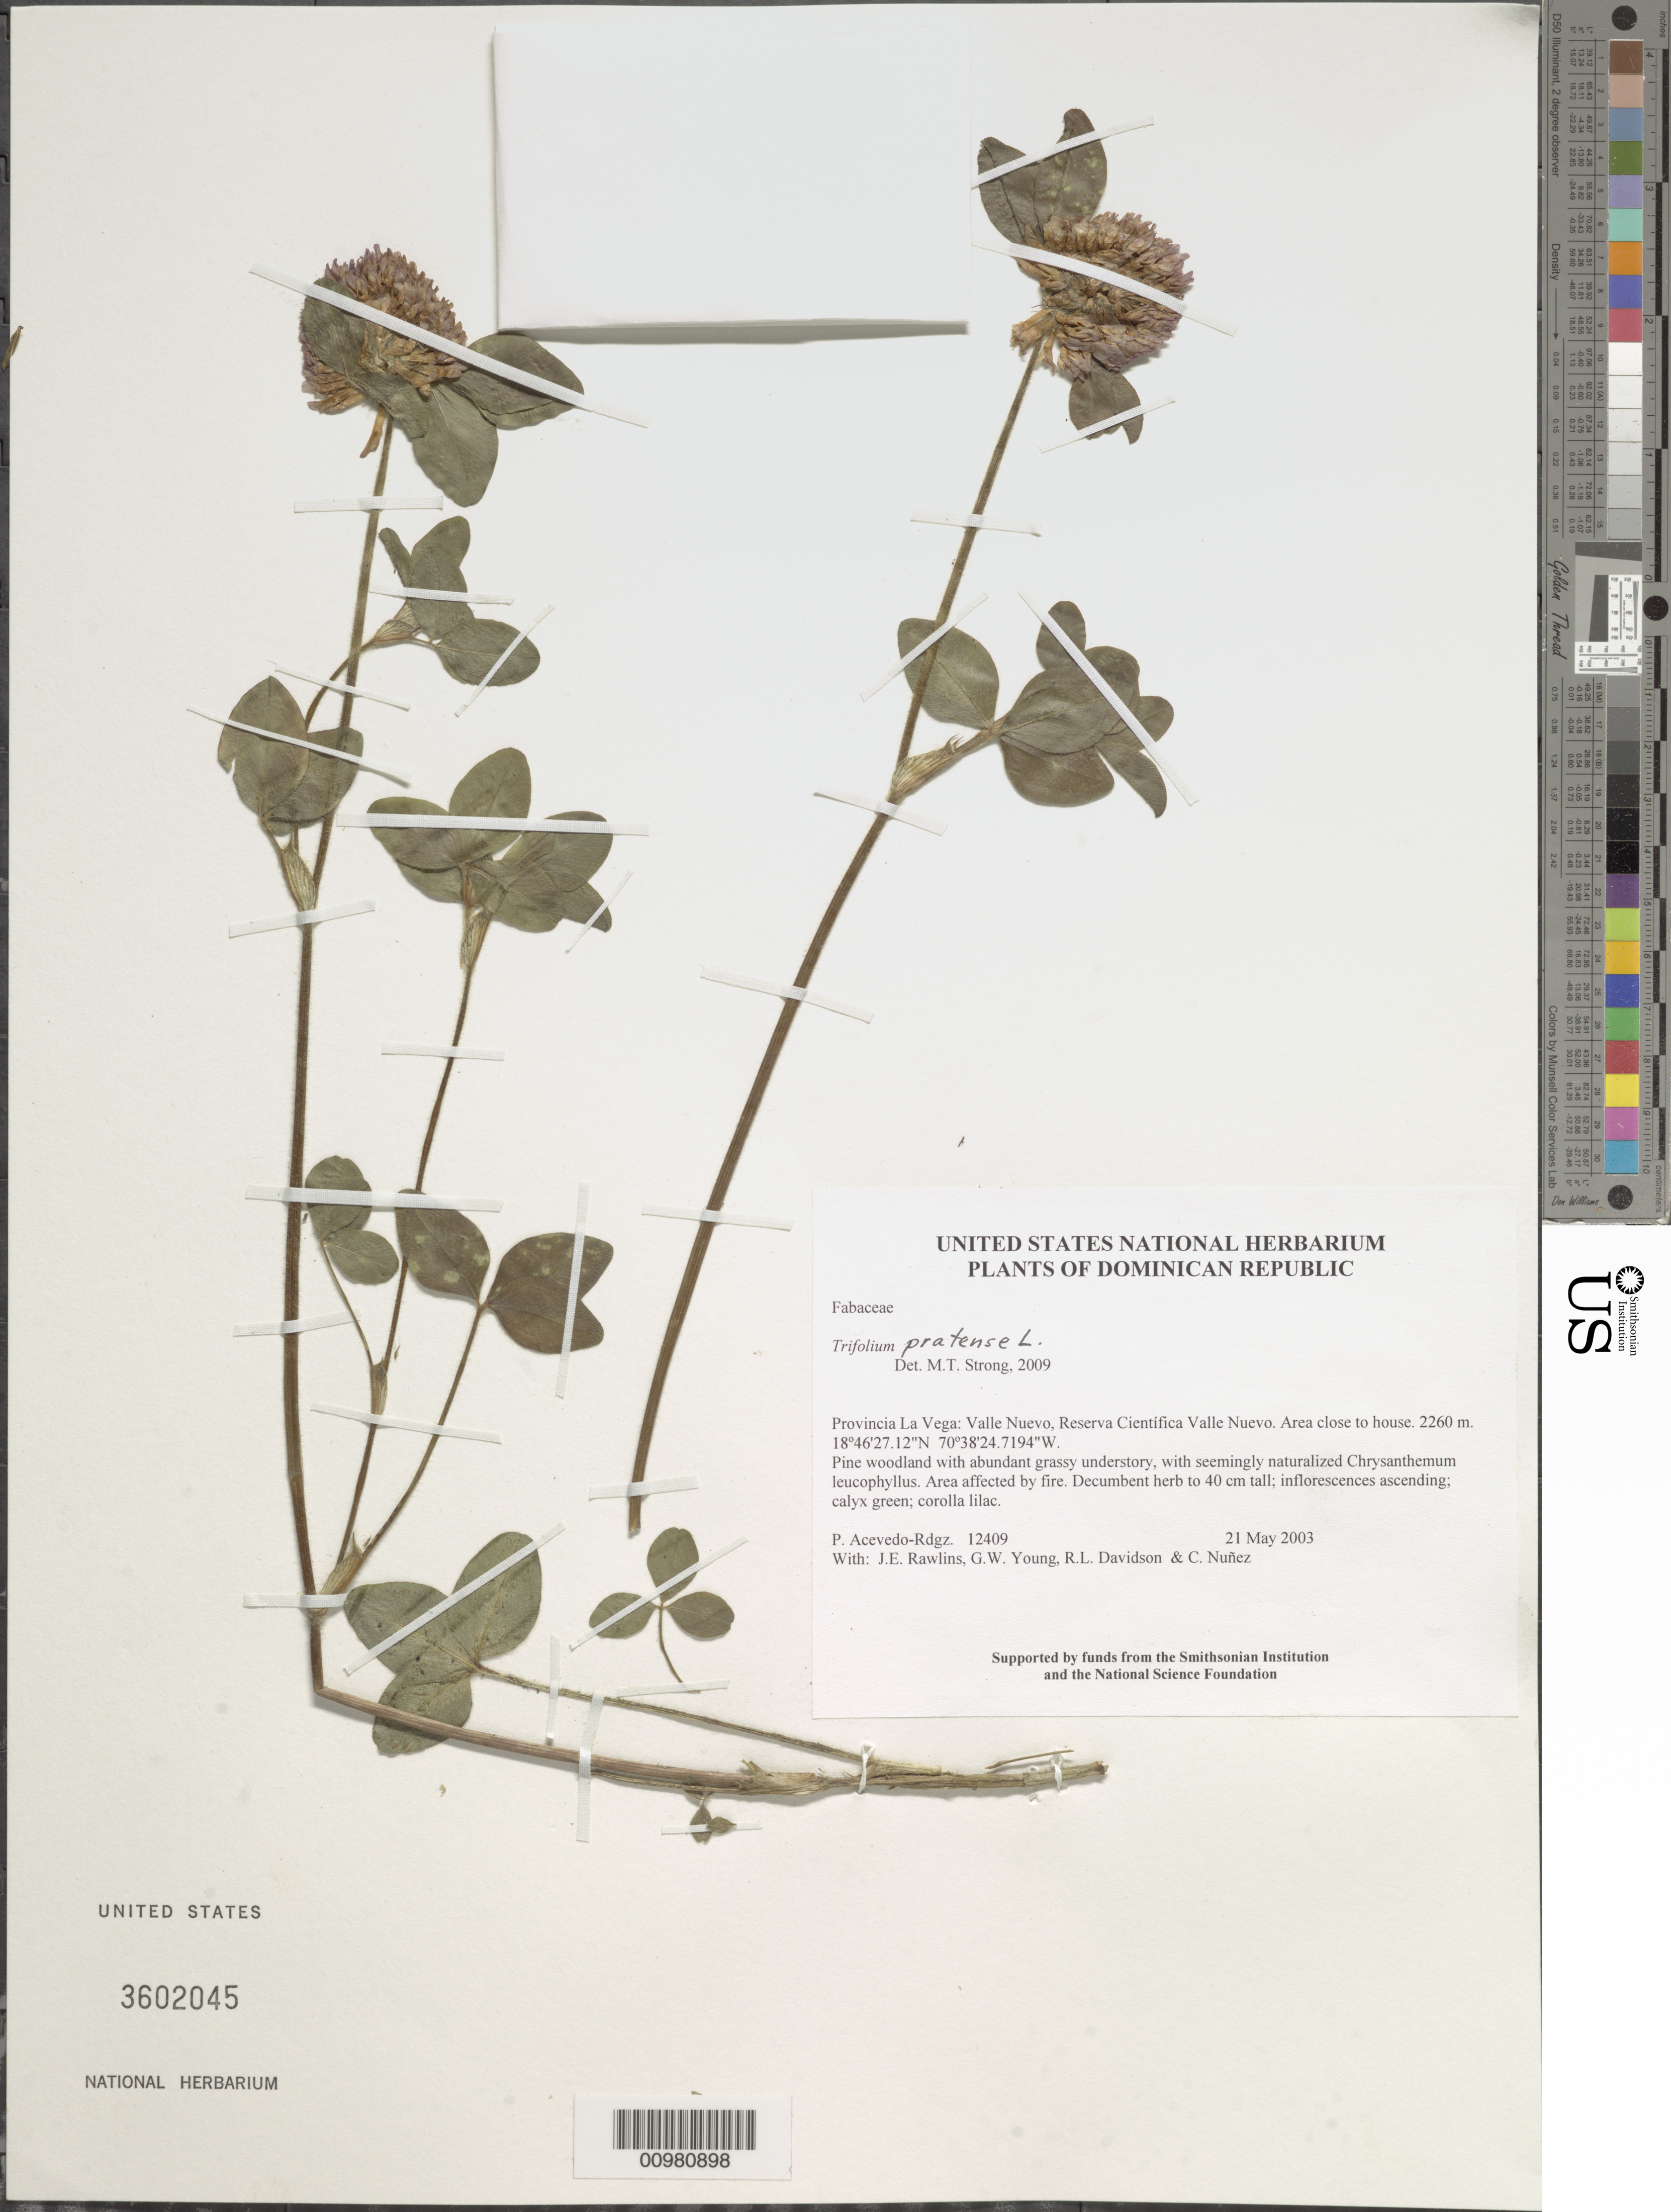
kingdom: Plantae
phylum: Tracheophyta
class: Magnoliopsida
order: Fabales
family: Fabaceae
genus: Trifolium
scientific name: Trifolium pratense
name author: L.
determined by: Strong, M. T., (US), Smithsonian Institution - National Museum of Natural History (UNITED STATES)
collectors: P. Acevedo-Rodr., J. Rawlins, G. Young, R. Davidson & C. Nunez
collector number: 12409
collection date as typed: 21 May 2003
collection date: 2003-05-21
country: Dominican Republic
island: Hispaniola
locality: Provincia La Vega: Valle Nuevo, Reserva Científica Valle Nuevo. Area close to house.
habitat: Pine woodland with abundant grassy understory, with seemingly naturalized Chrysanthemum leucophyllus. Area affected by fire.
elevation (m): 2260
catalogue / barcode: US 3602045